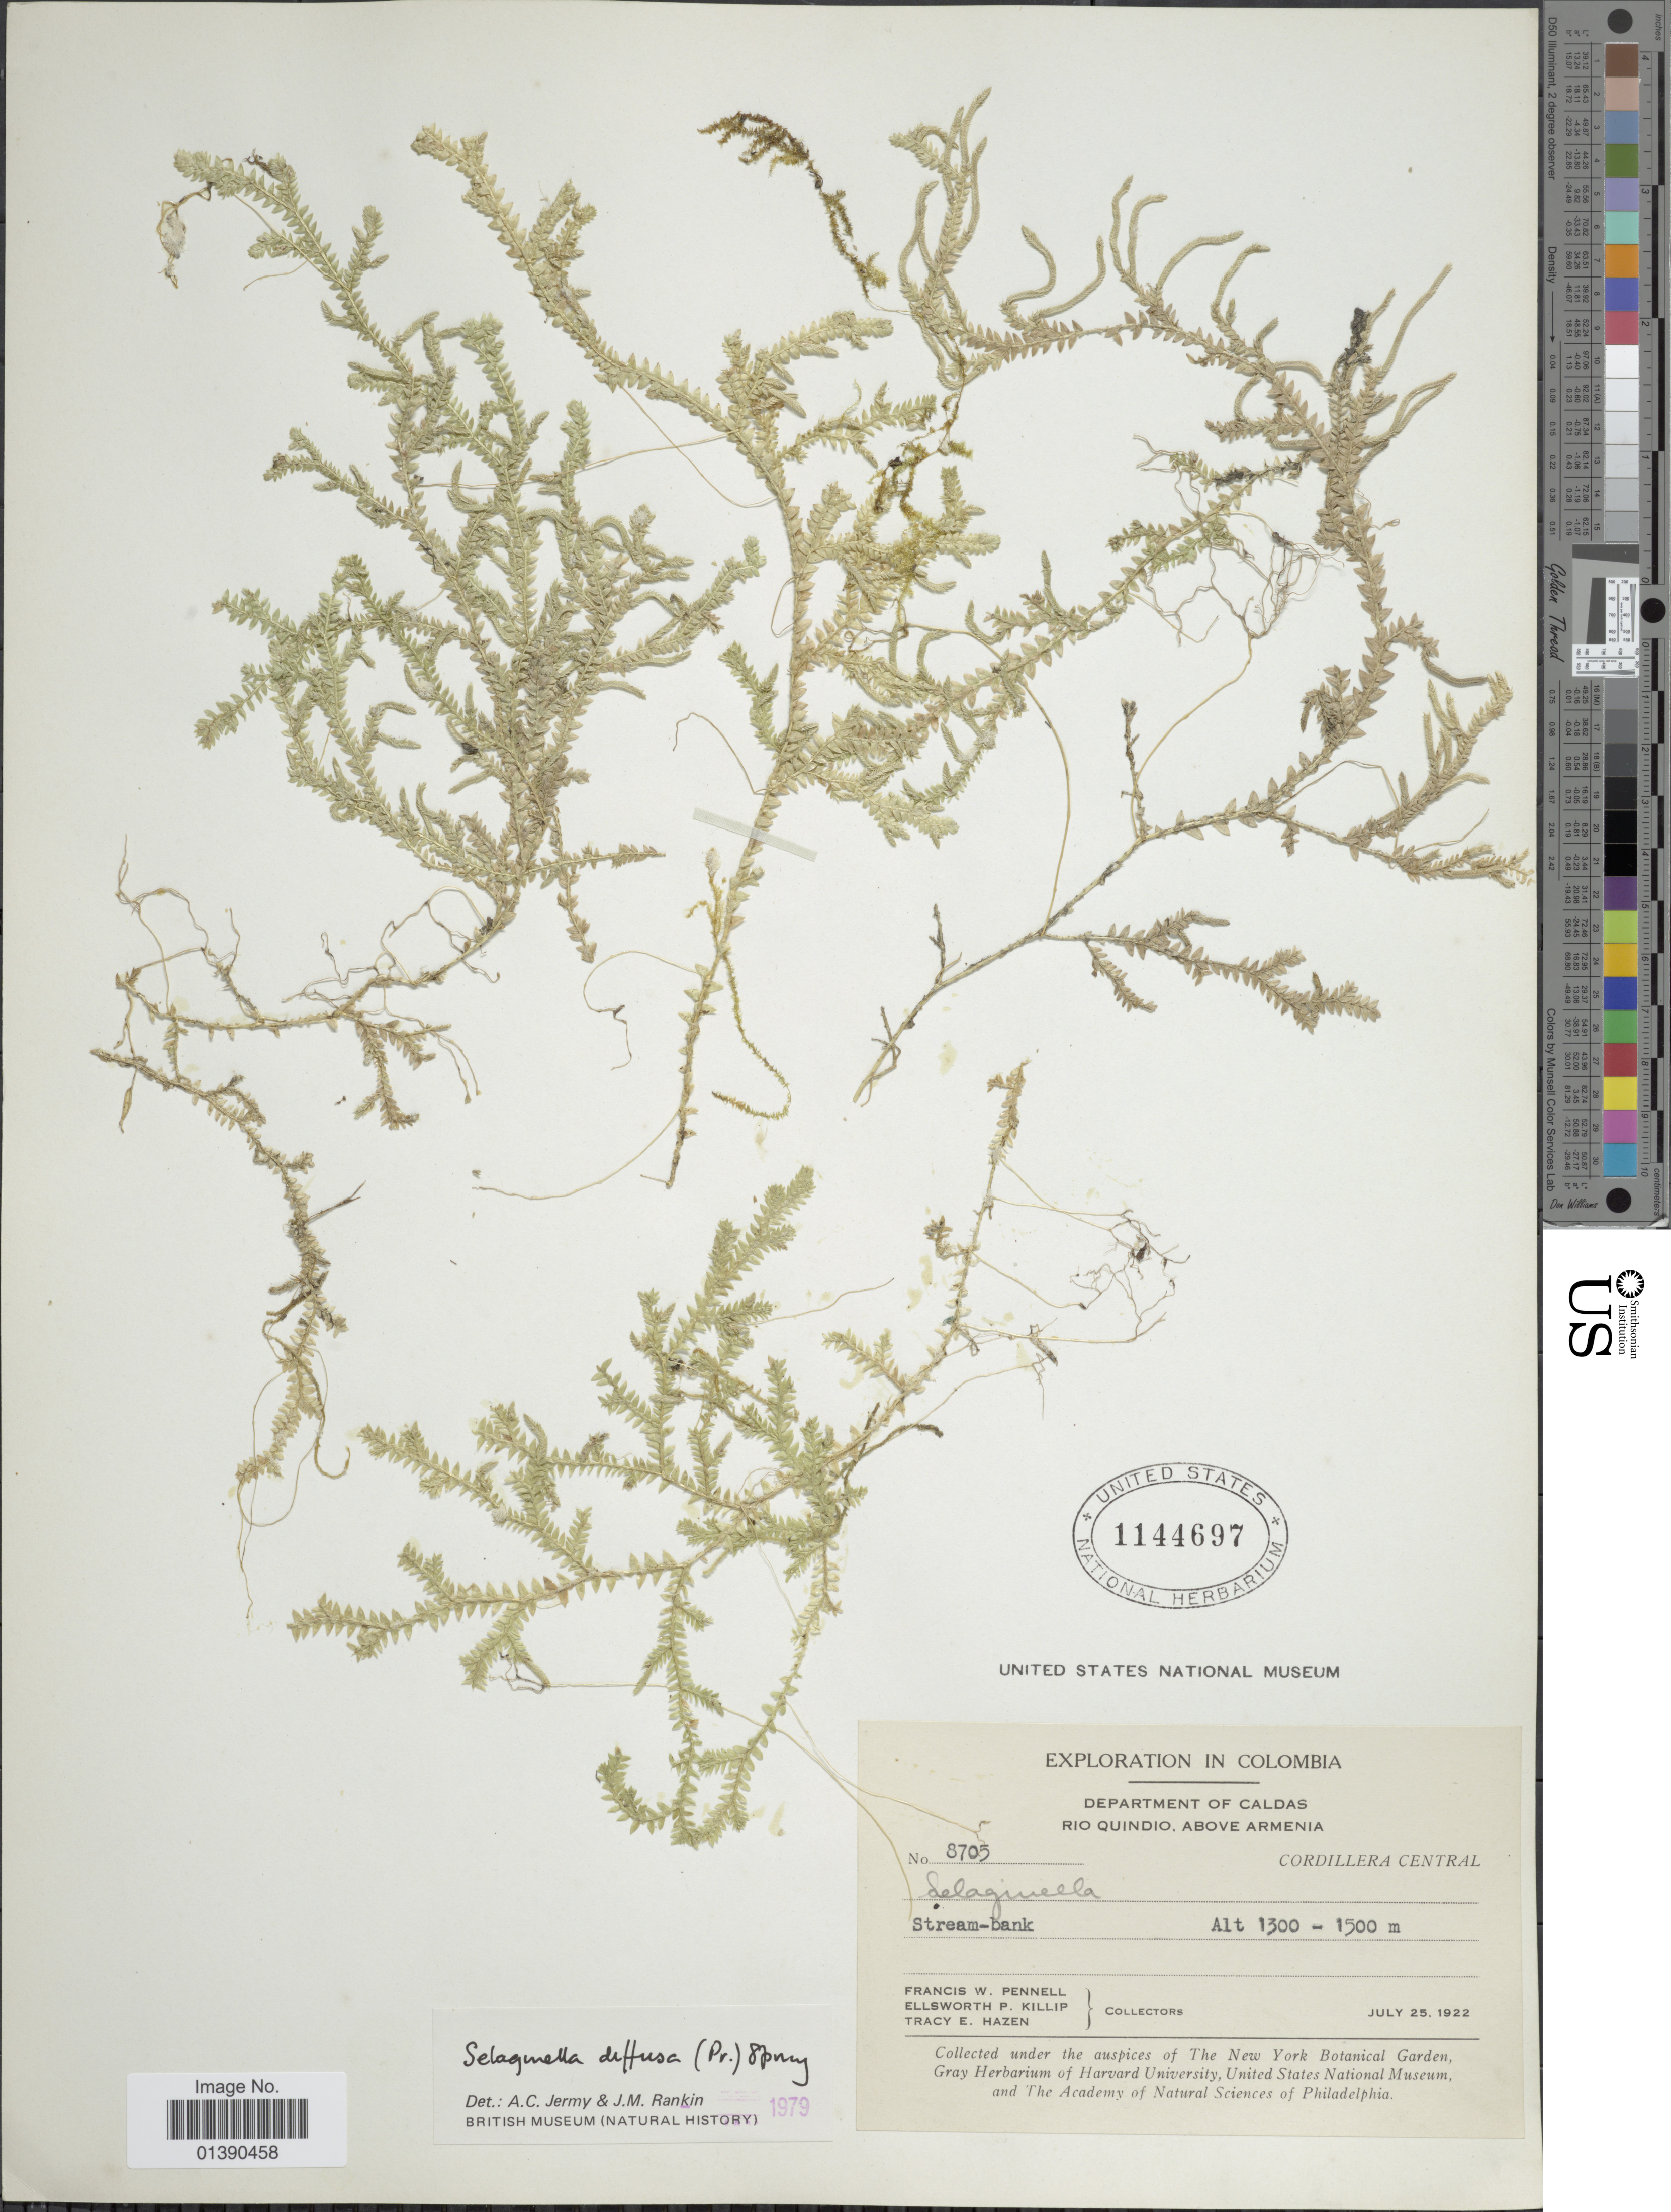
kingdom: Plantae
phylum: Tracheophyta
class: Lycopodiopsida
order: Selaginellales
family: Selaginellaceae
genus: Selaginella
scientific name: Selaginella diffusa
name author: (C. Presl) Spring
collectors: F. W. Pennell, E. P. Killip & T. E. Hazen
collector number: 8705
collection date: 1922-07-25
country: Colombia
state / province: Caldas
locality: Rio Quindo, Above Armenia, Cordillera Central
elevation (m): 1300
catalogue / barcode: US 1144697